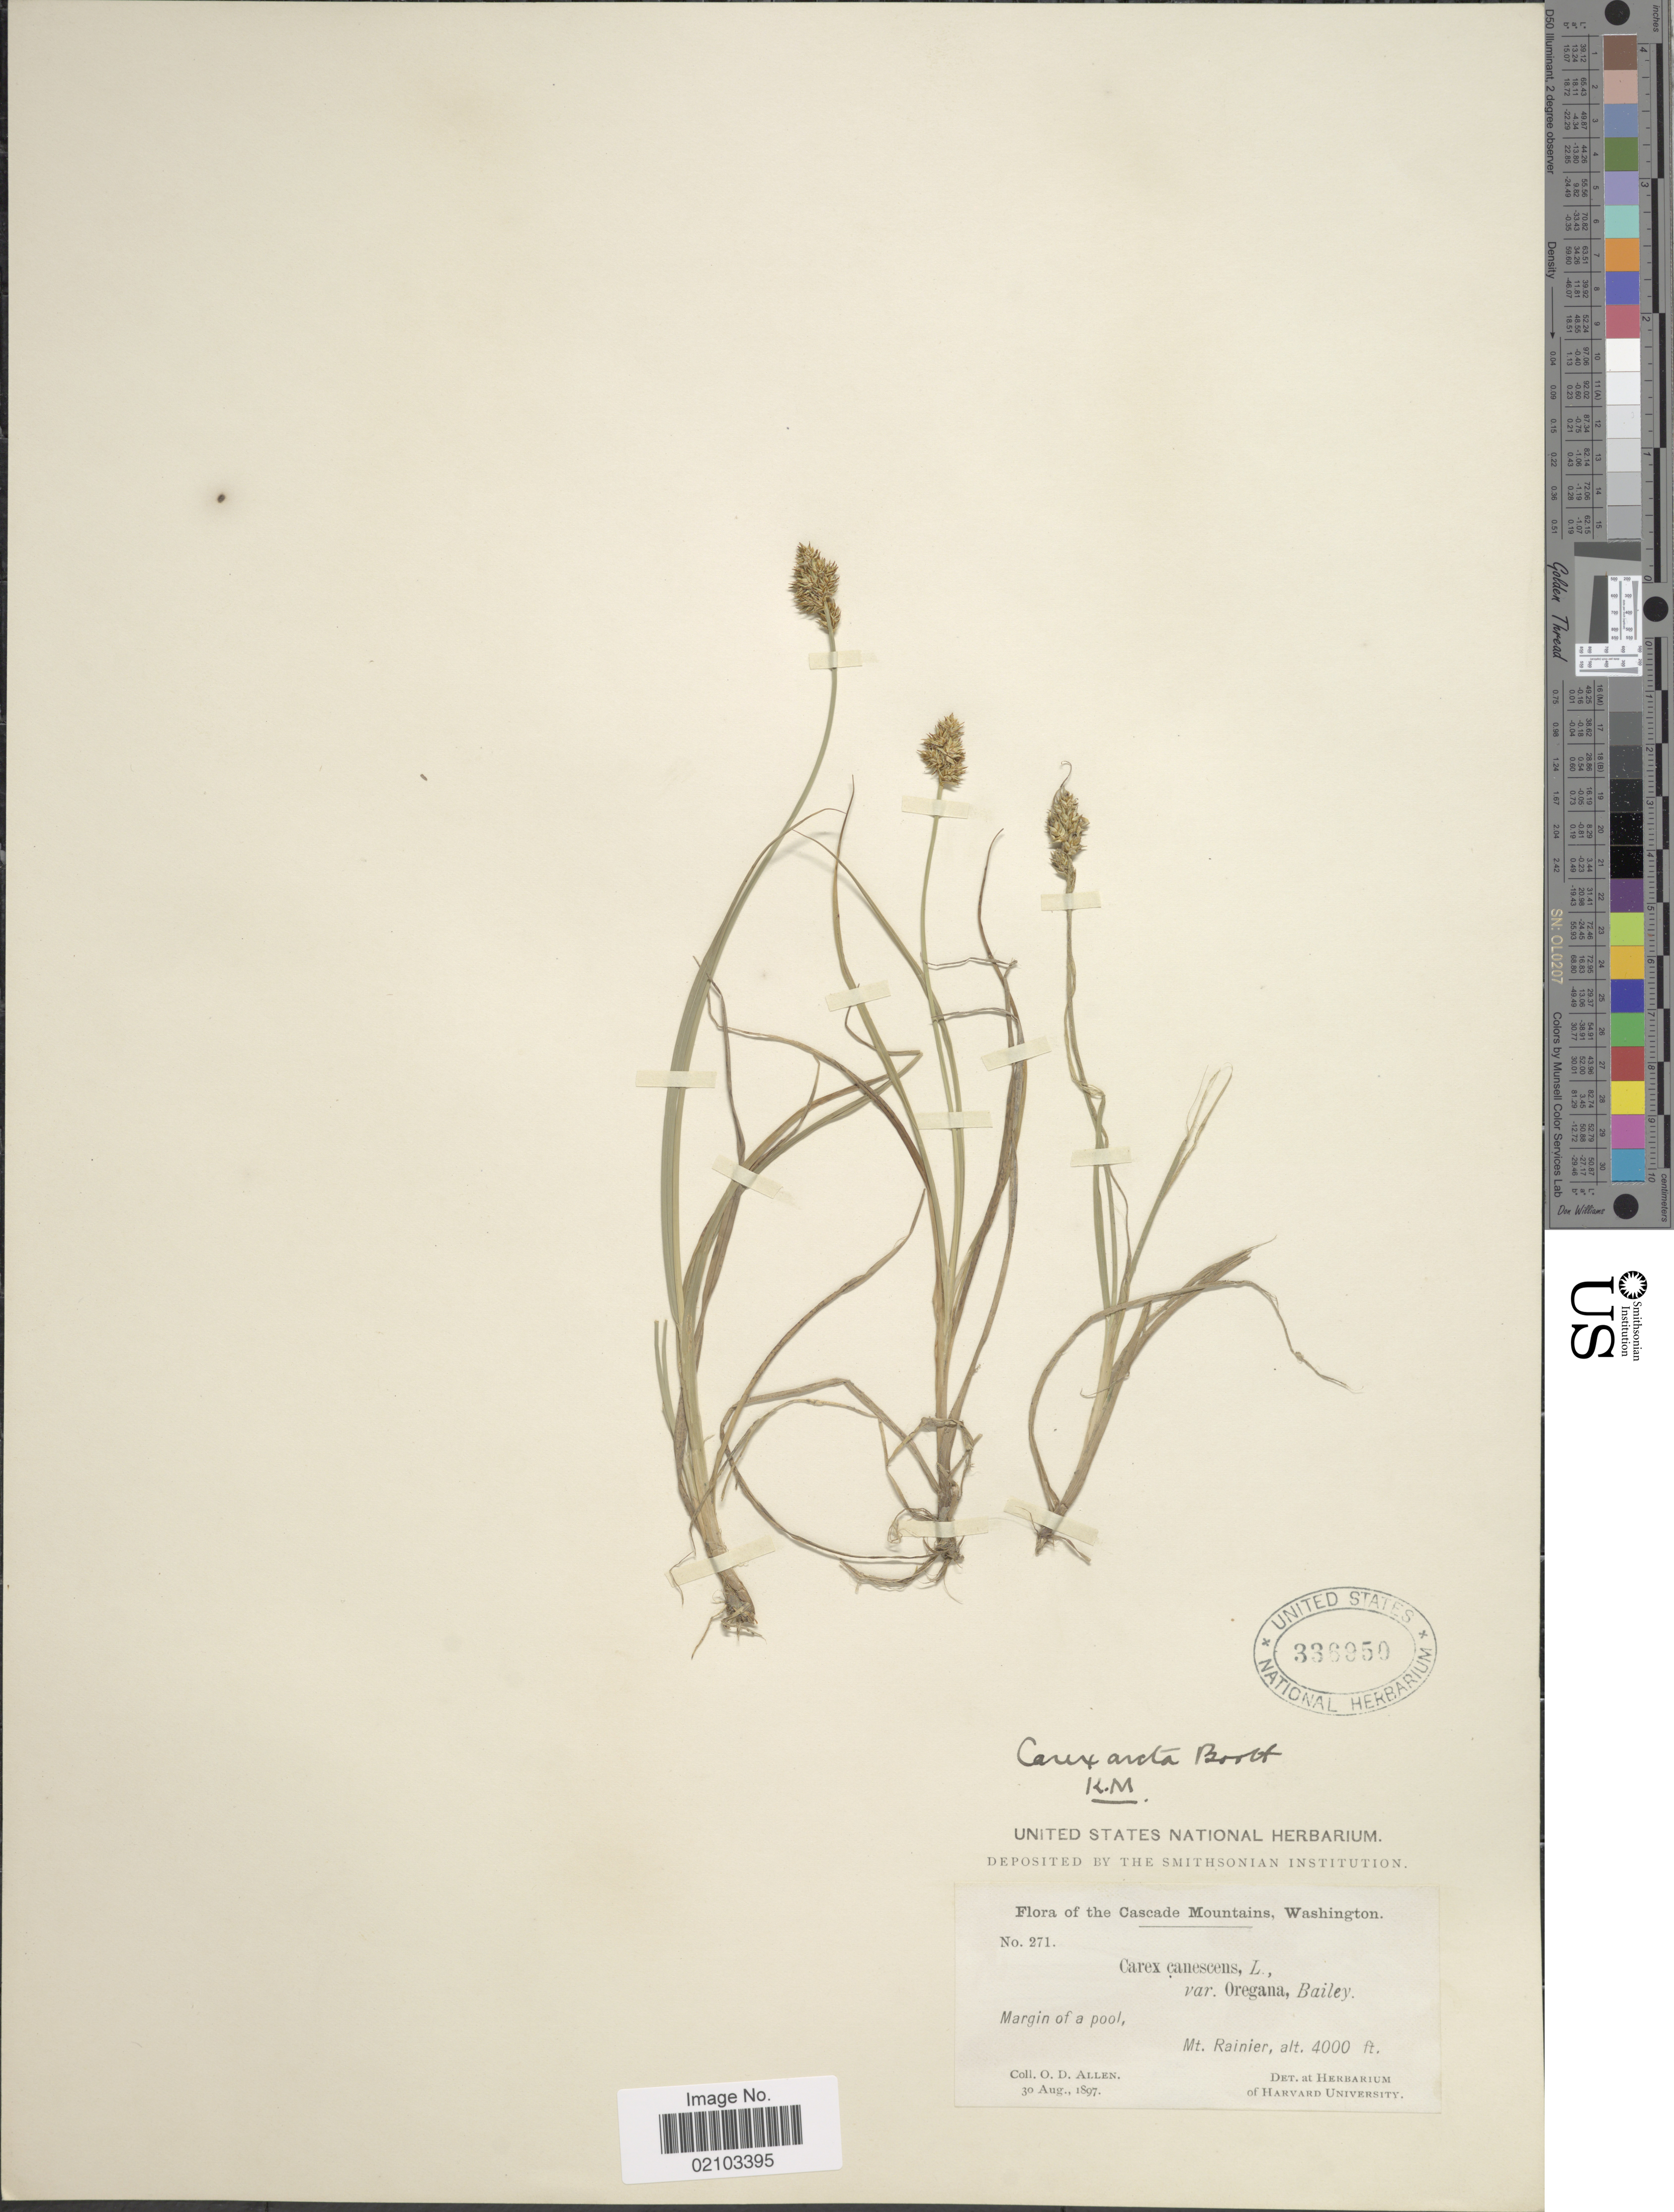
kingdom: Plantae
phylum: Tracheophyta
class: Liliopsida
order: Poales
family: Cyperaceae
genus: Carex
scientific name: Carex arcta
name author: Boott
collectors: O. D. Allen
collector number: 271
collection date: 1897-08-30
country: United States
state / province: Washington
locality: Cascade Mountains. Margin of a pool, Mt. Rainier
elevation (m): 1219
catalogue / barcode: US 336950